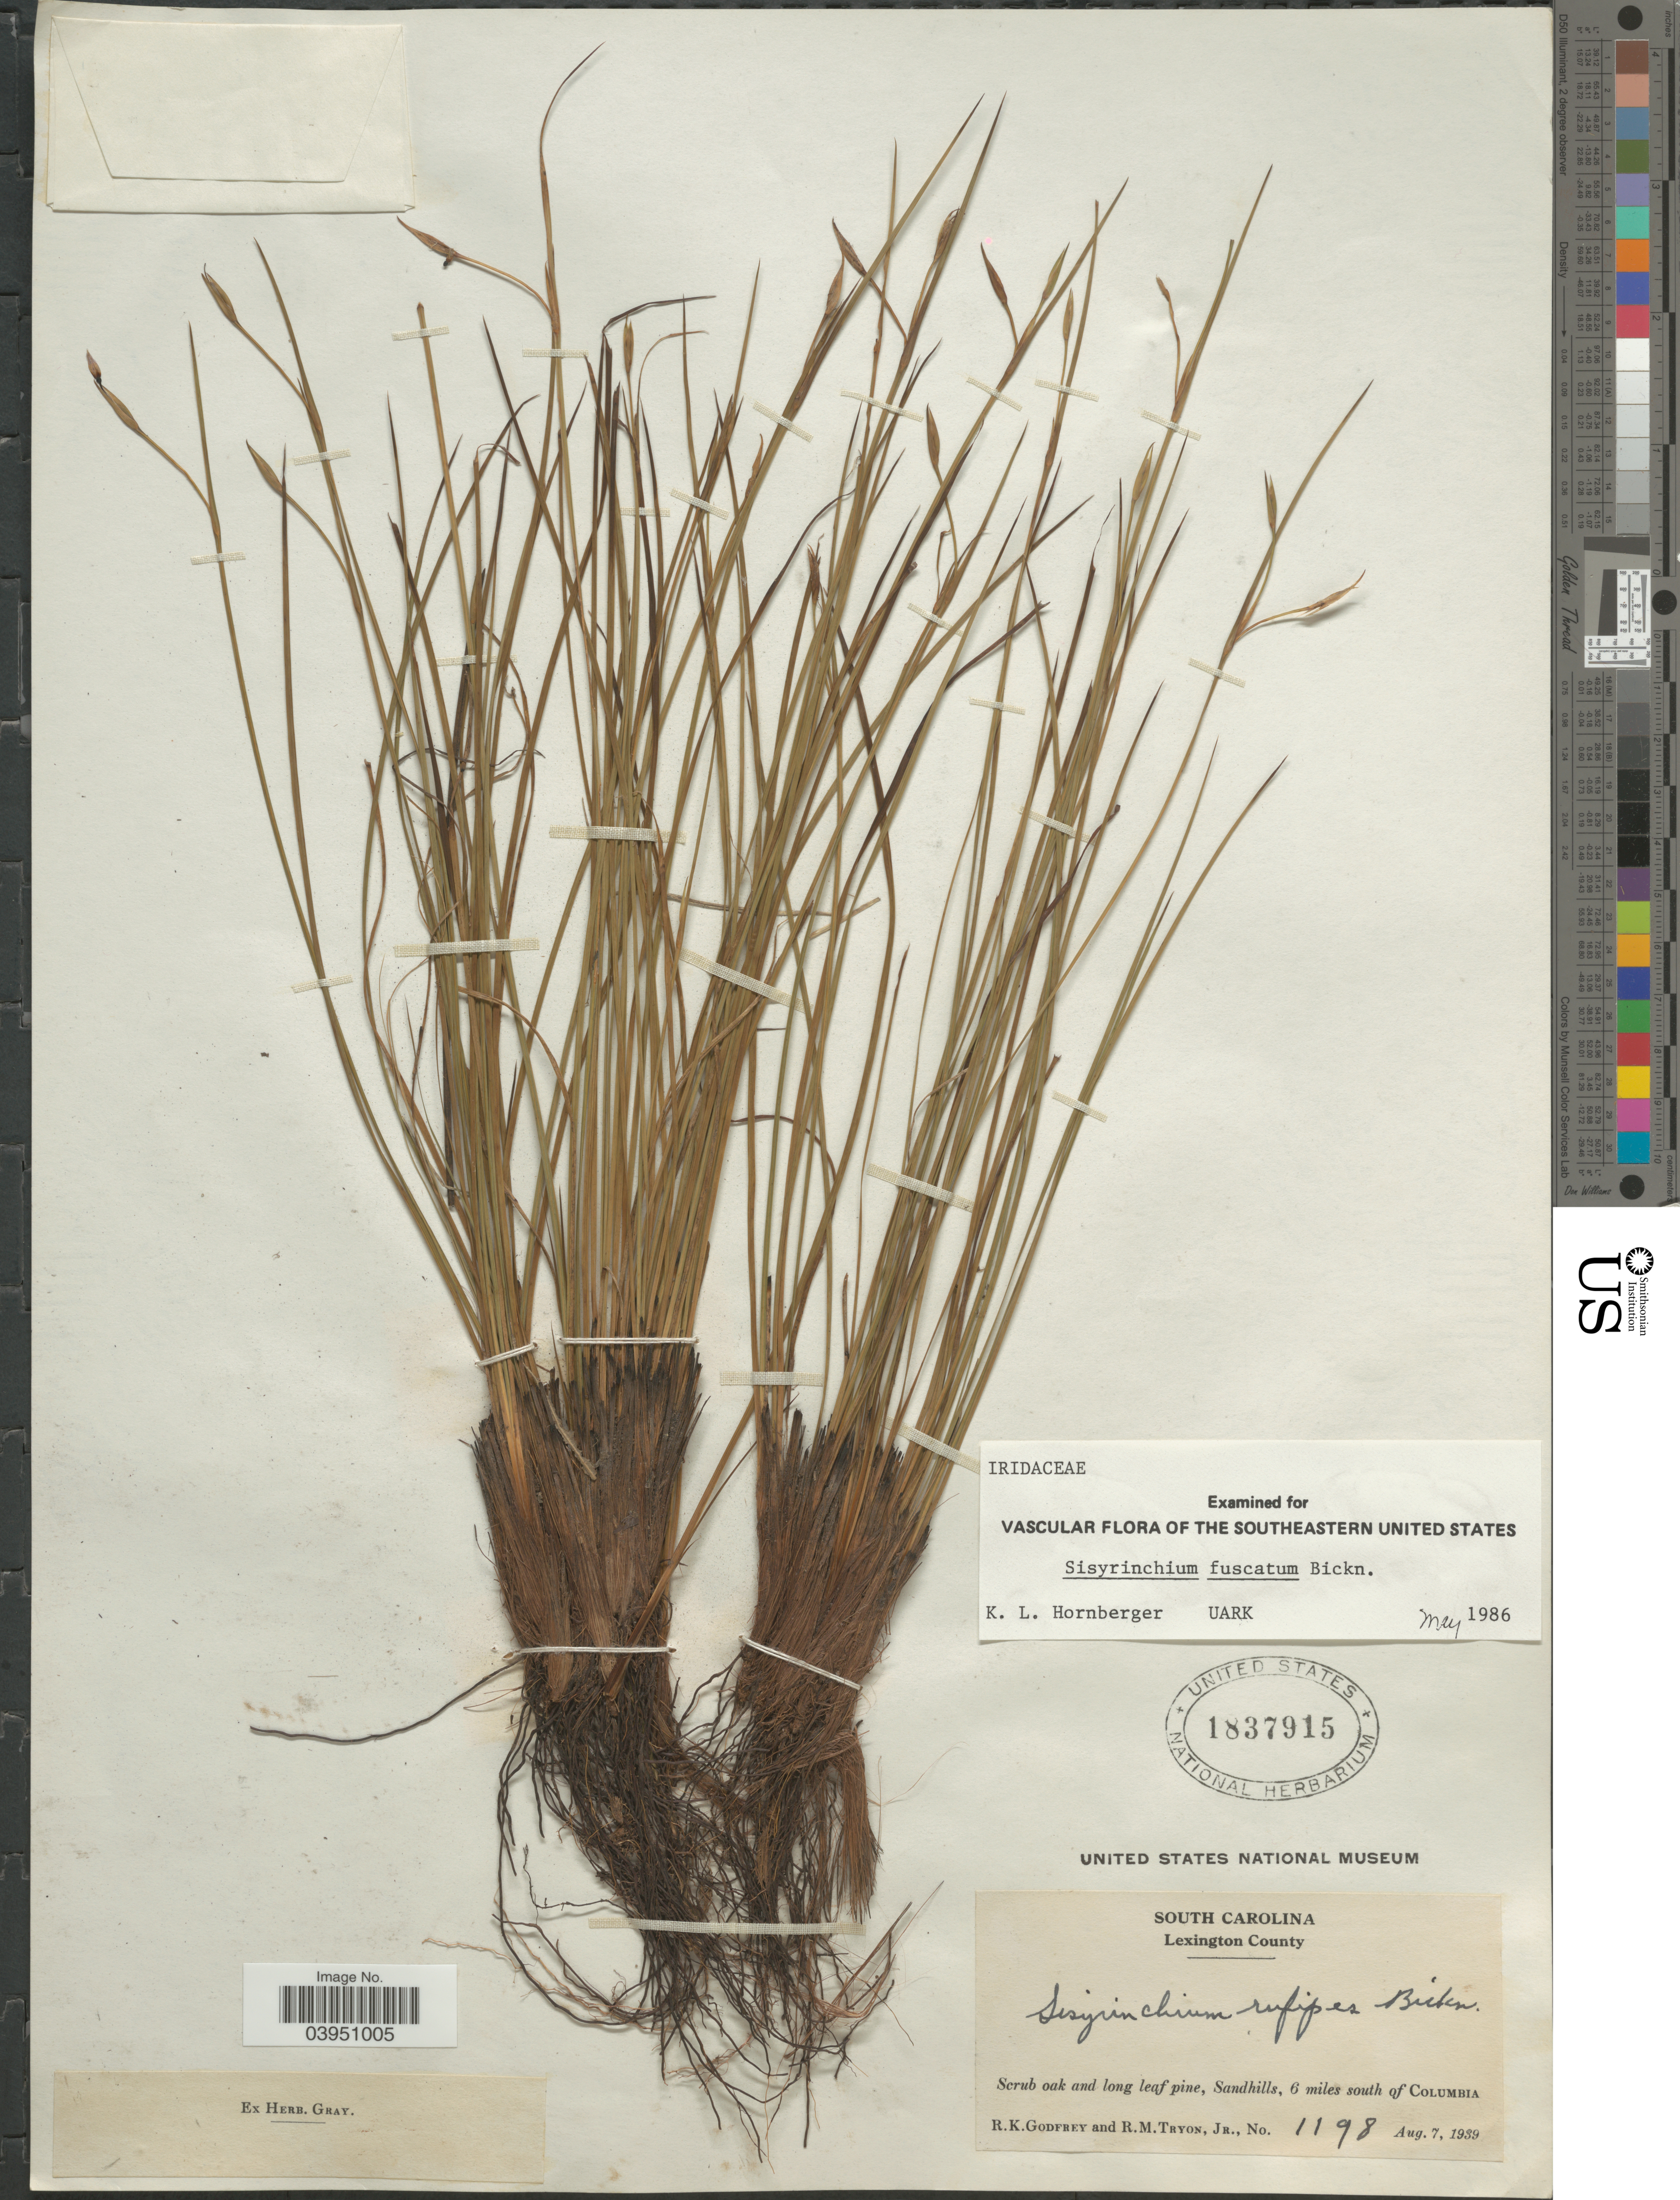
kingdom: Plantae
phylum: Tracheophyta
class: Liliopsida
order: Asparagales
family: Iridaceae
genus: Sisyrinchium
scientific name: Sisyrinchium fuscatum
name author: E.P. Bicknell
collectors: R. K. Godfrey & R. Tryon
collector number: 1198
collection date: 1939-08-07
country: United States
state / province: South Carolina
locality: Lexington County. Sandhills, 6 miles south of Columbia.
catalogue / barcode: US 1837915